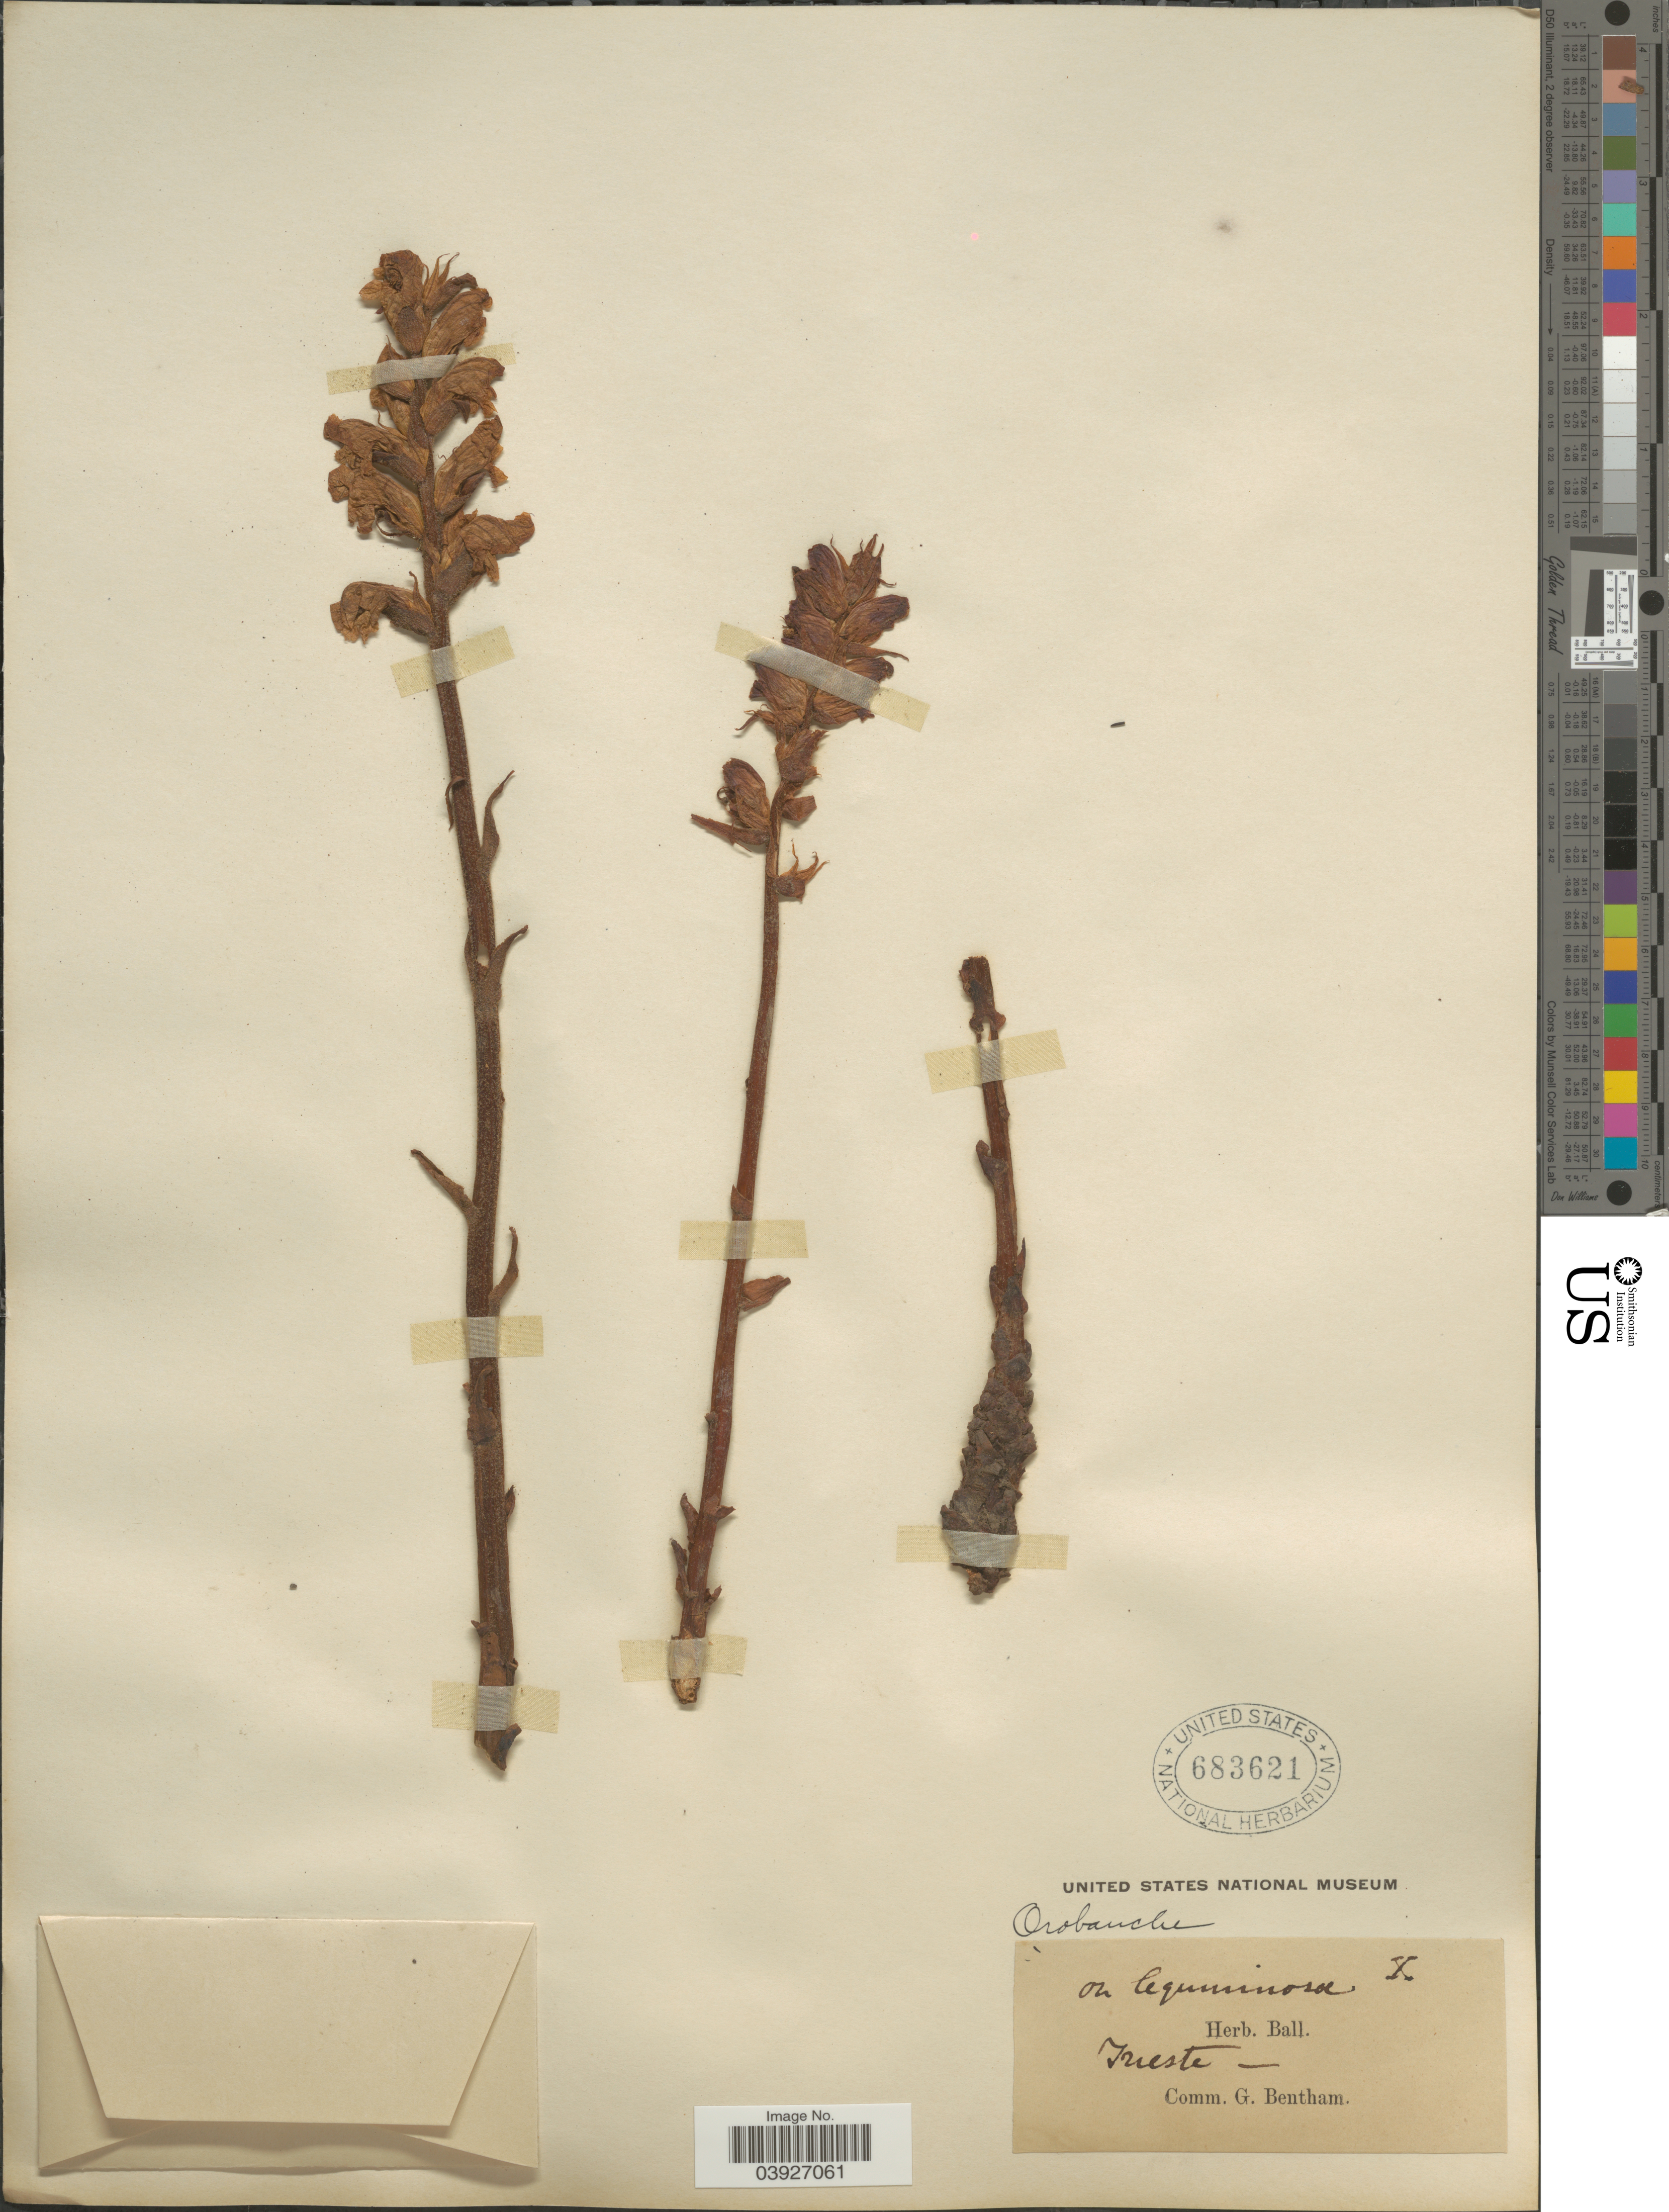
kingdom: Plantae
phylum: Tracheophyta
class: Magnoliopsida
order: Lamiales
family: Orobanchaceae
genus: Orobanche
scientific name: Orobanche sp.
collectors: ex herb. Ball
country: Italy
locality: Trieste.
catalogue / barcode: US 683621